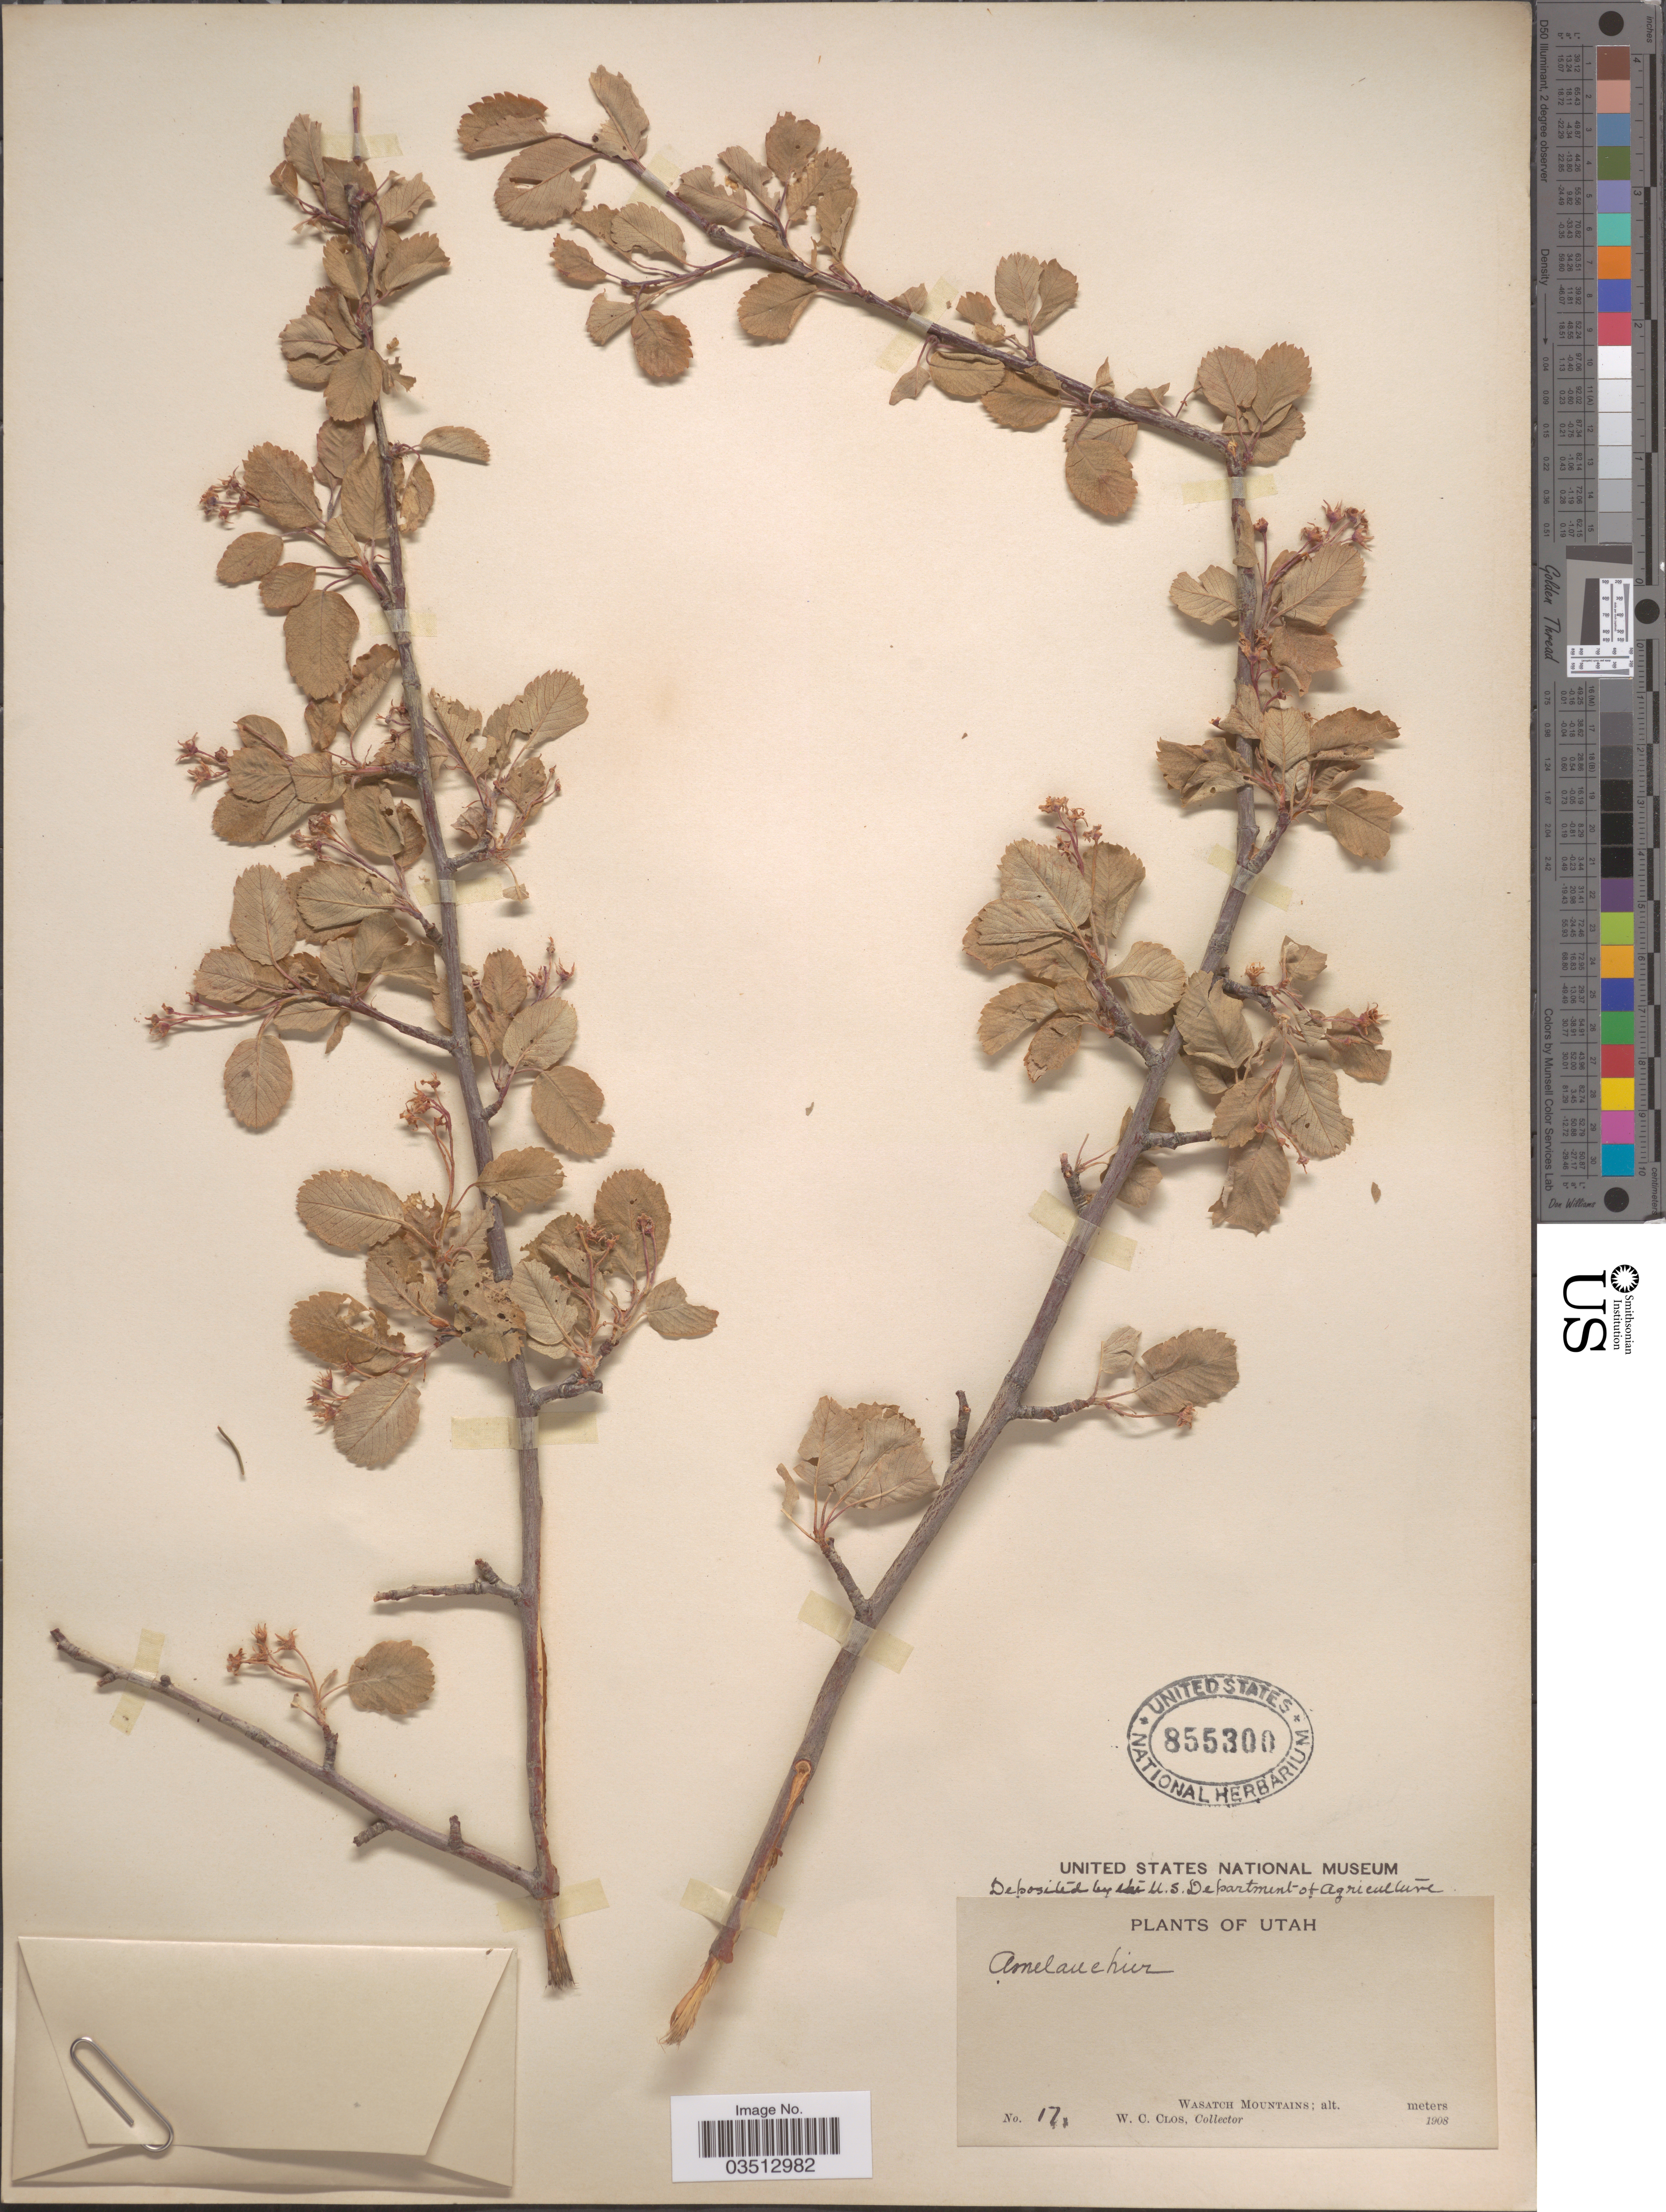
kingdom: Plantae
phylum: Tracheophyta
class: Magnoliopsida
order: Rosales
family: Rosaceae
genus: Amelanchier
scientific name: Amelanchier sp.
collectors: W. C. Clos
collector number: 17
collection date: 1908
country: United States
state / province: Utah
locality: Wasatch Mountains.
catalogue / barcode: US 855300